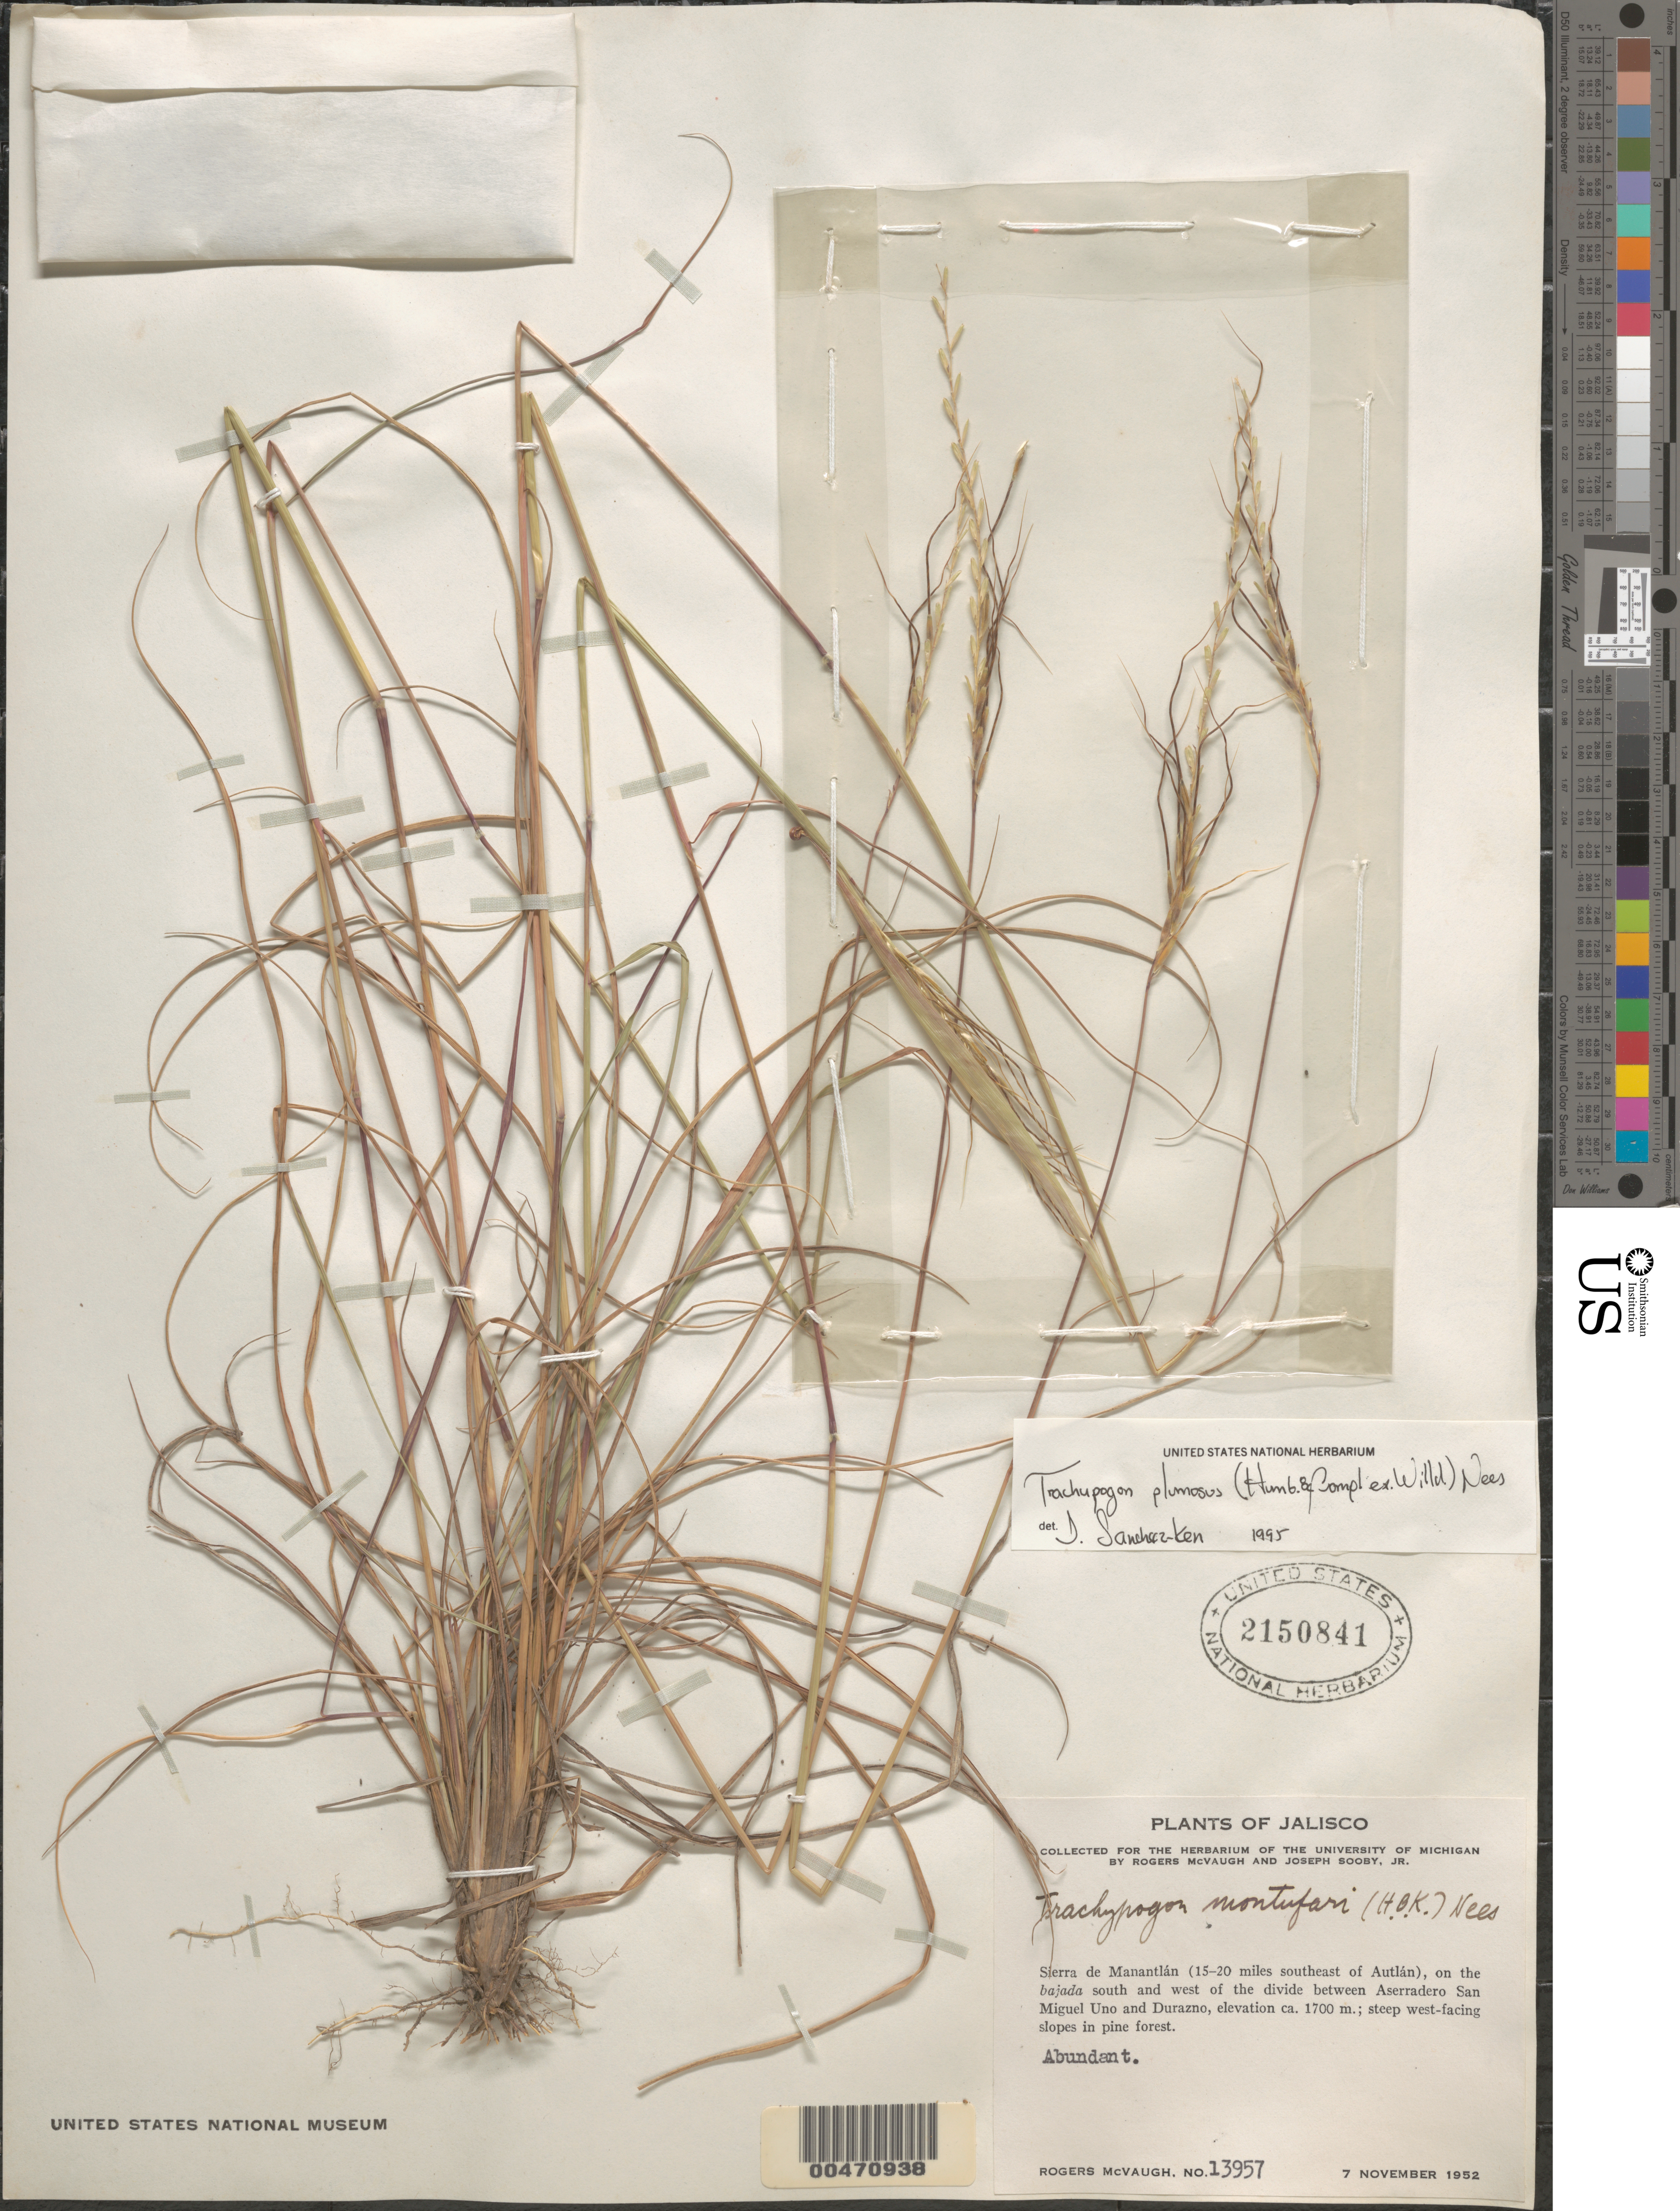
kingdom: Plantae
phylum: Tracheophyta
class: Liliopsida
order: Poales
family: Poaceae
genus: Trachypogon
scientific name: Trachypogon plumosus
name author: (Humb. & Bonpl.) Nees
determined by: Sánchez-Ken, J. G.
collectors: R. McVaugh & J. Sooby Jr.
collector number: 13957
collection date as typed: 7 Nov 1952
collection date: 1952-11-07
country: Mexico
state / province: Jalisco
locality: Sierra de Manantlán, 15-20 mi SE of Autlán, SW of the divide between Aserradero San Miguel Uno & Durazno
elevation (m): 1700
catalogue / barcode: US 2150841